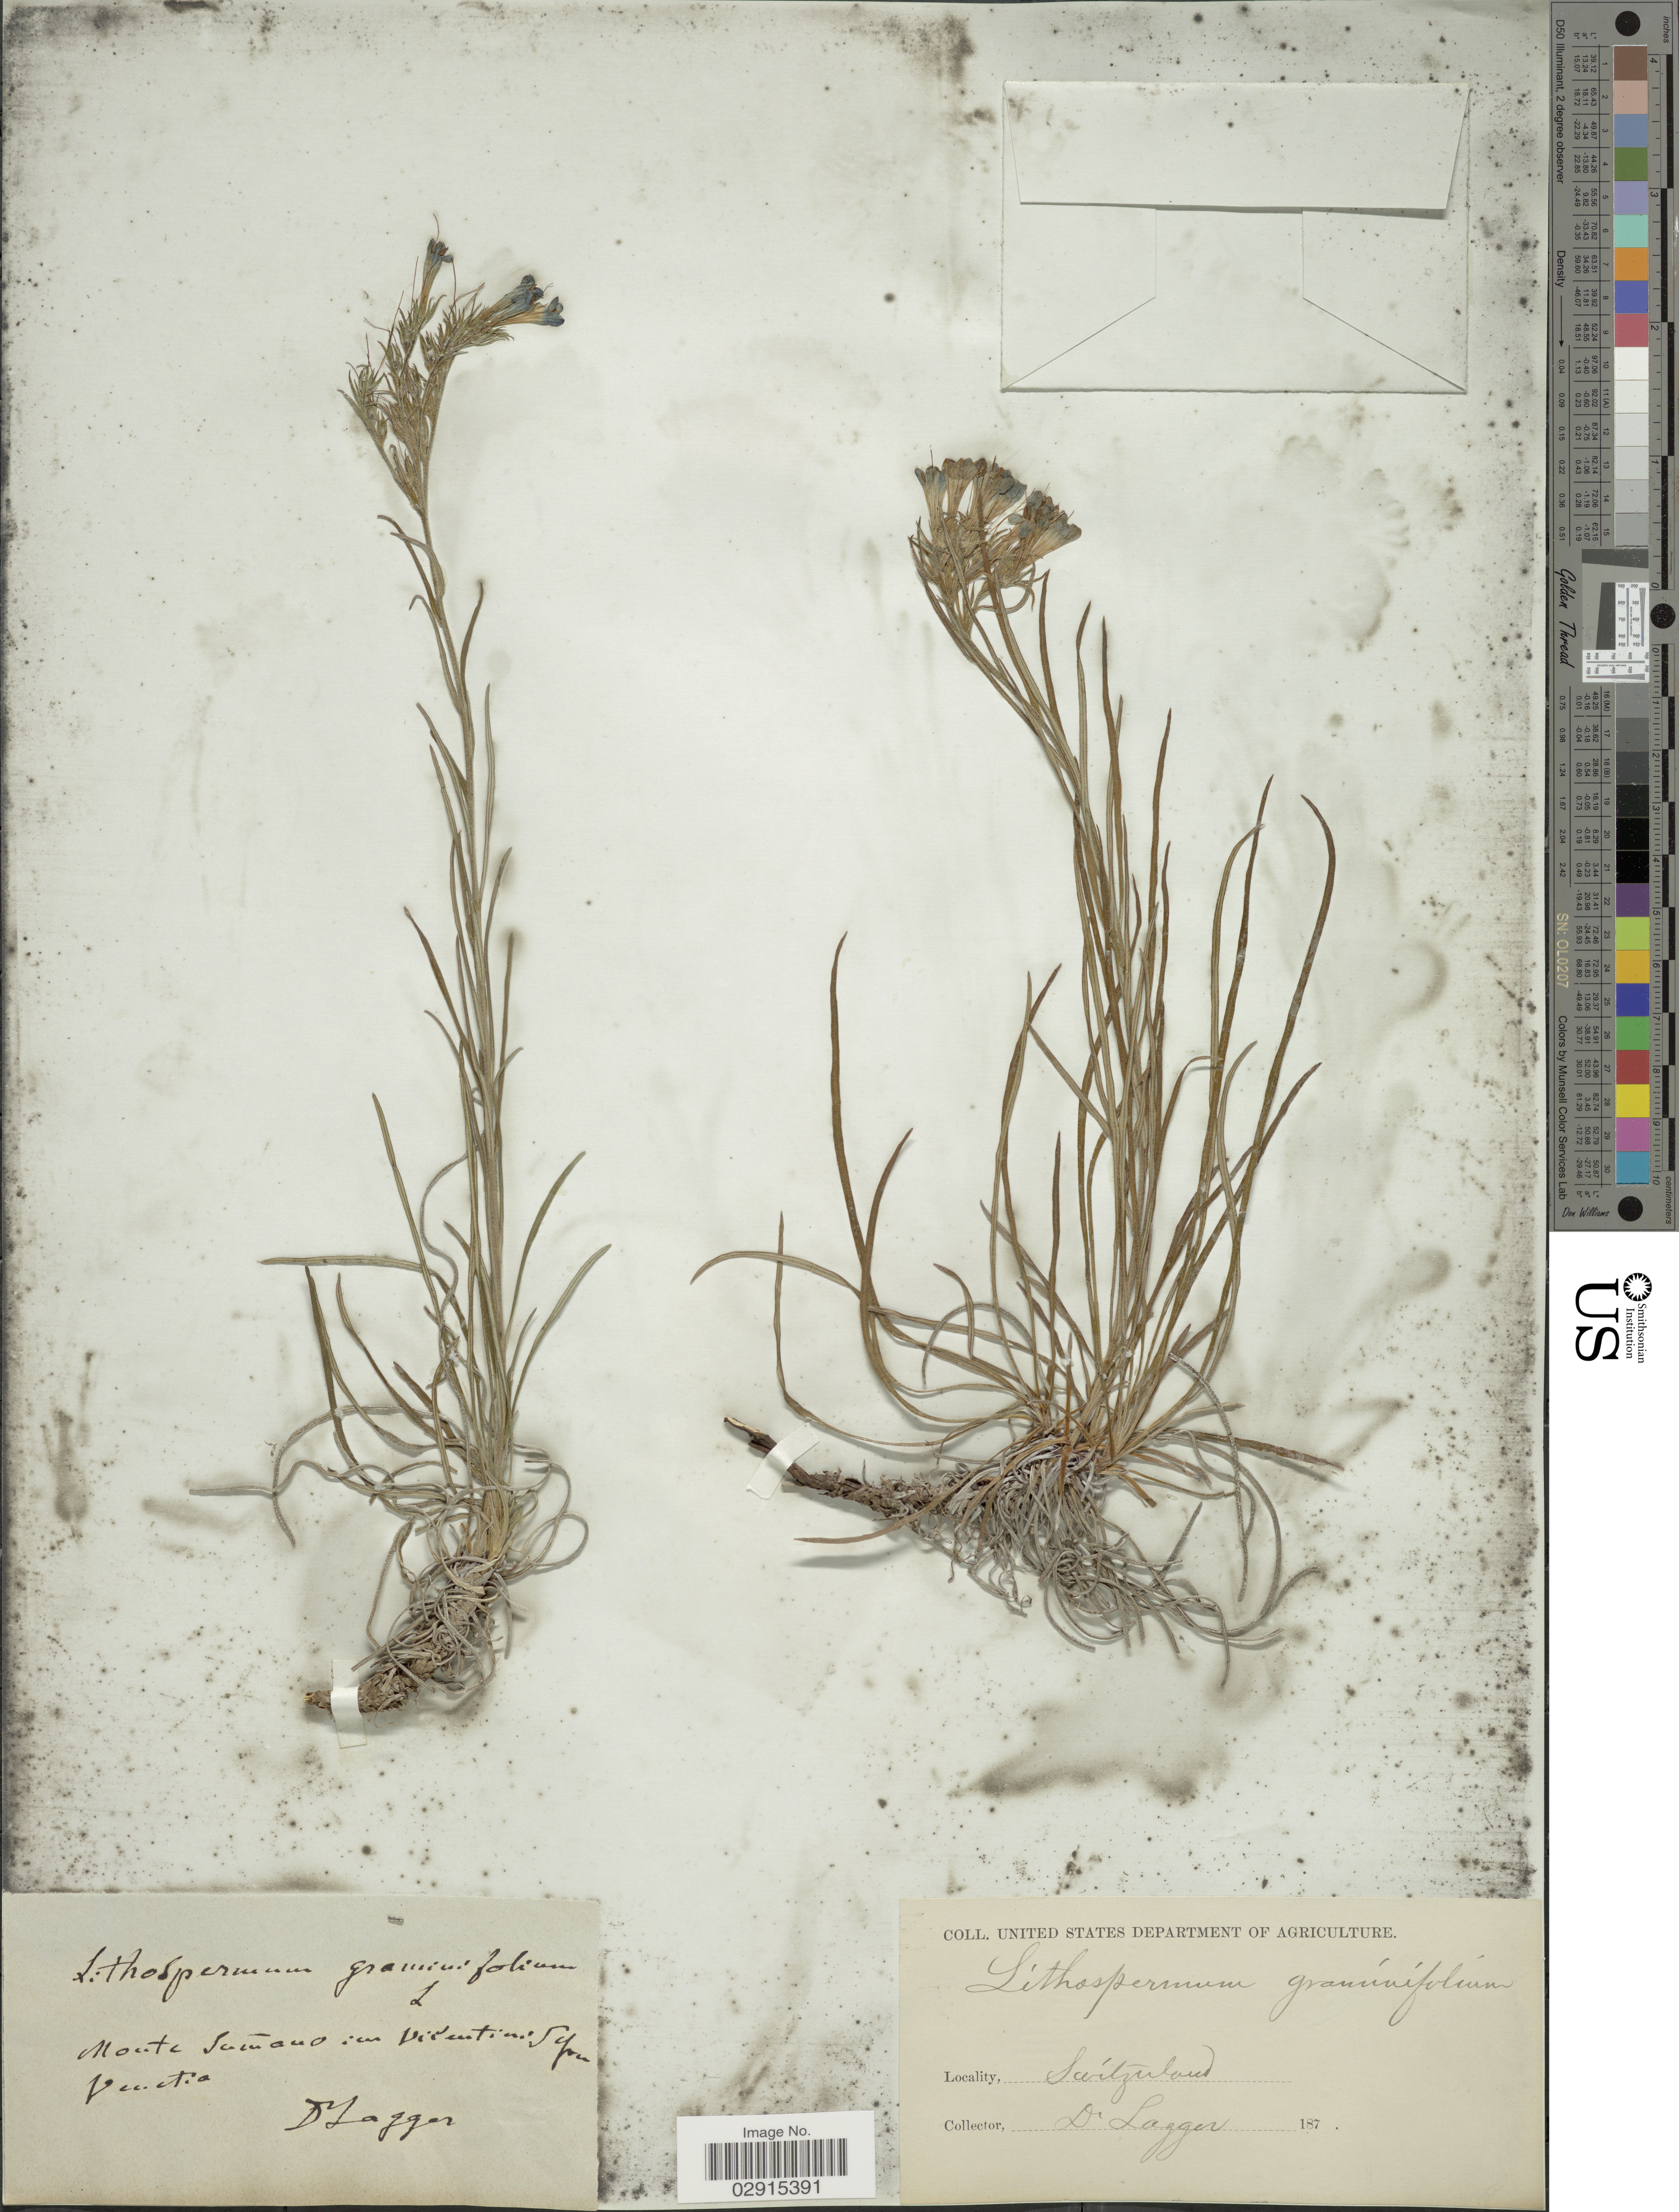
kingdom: Plantae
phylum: Tracheophyta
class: Magnoliopsida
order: Boraginales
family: Boraginaceae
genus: Lithospermum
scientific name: Lithospermum graminifolium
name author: Viv.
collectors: F. J. Lagger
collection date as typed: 187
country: Switzerland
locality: Monte Samano in Vicentini supra V [illegible text]